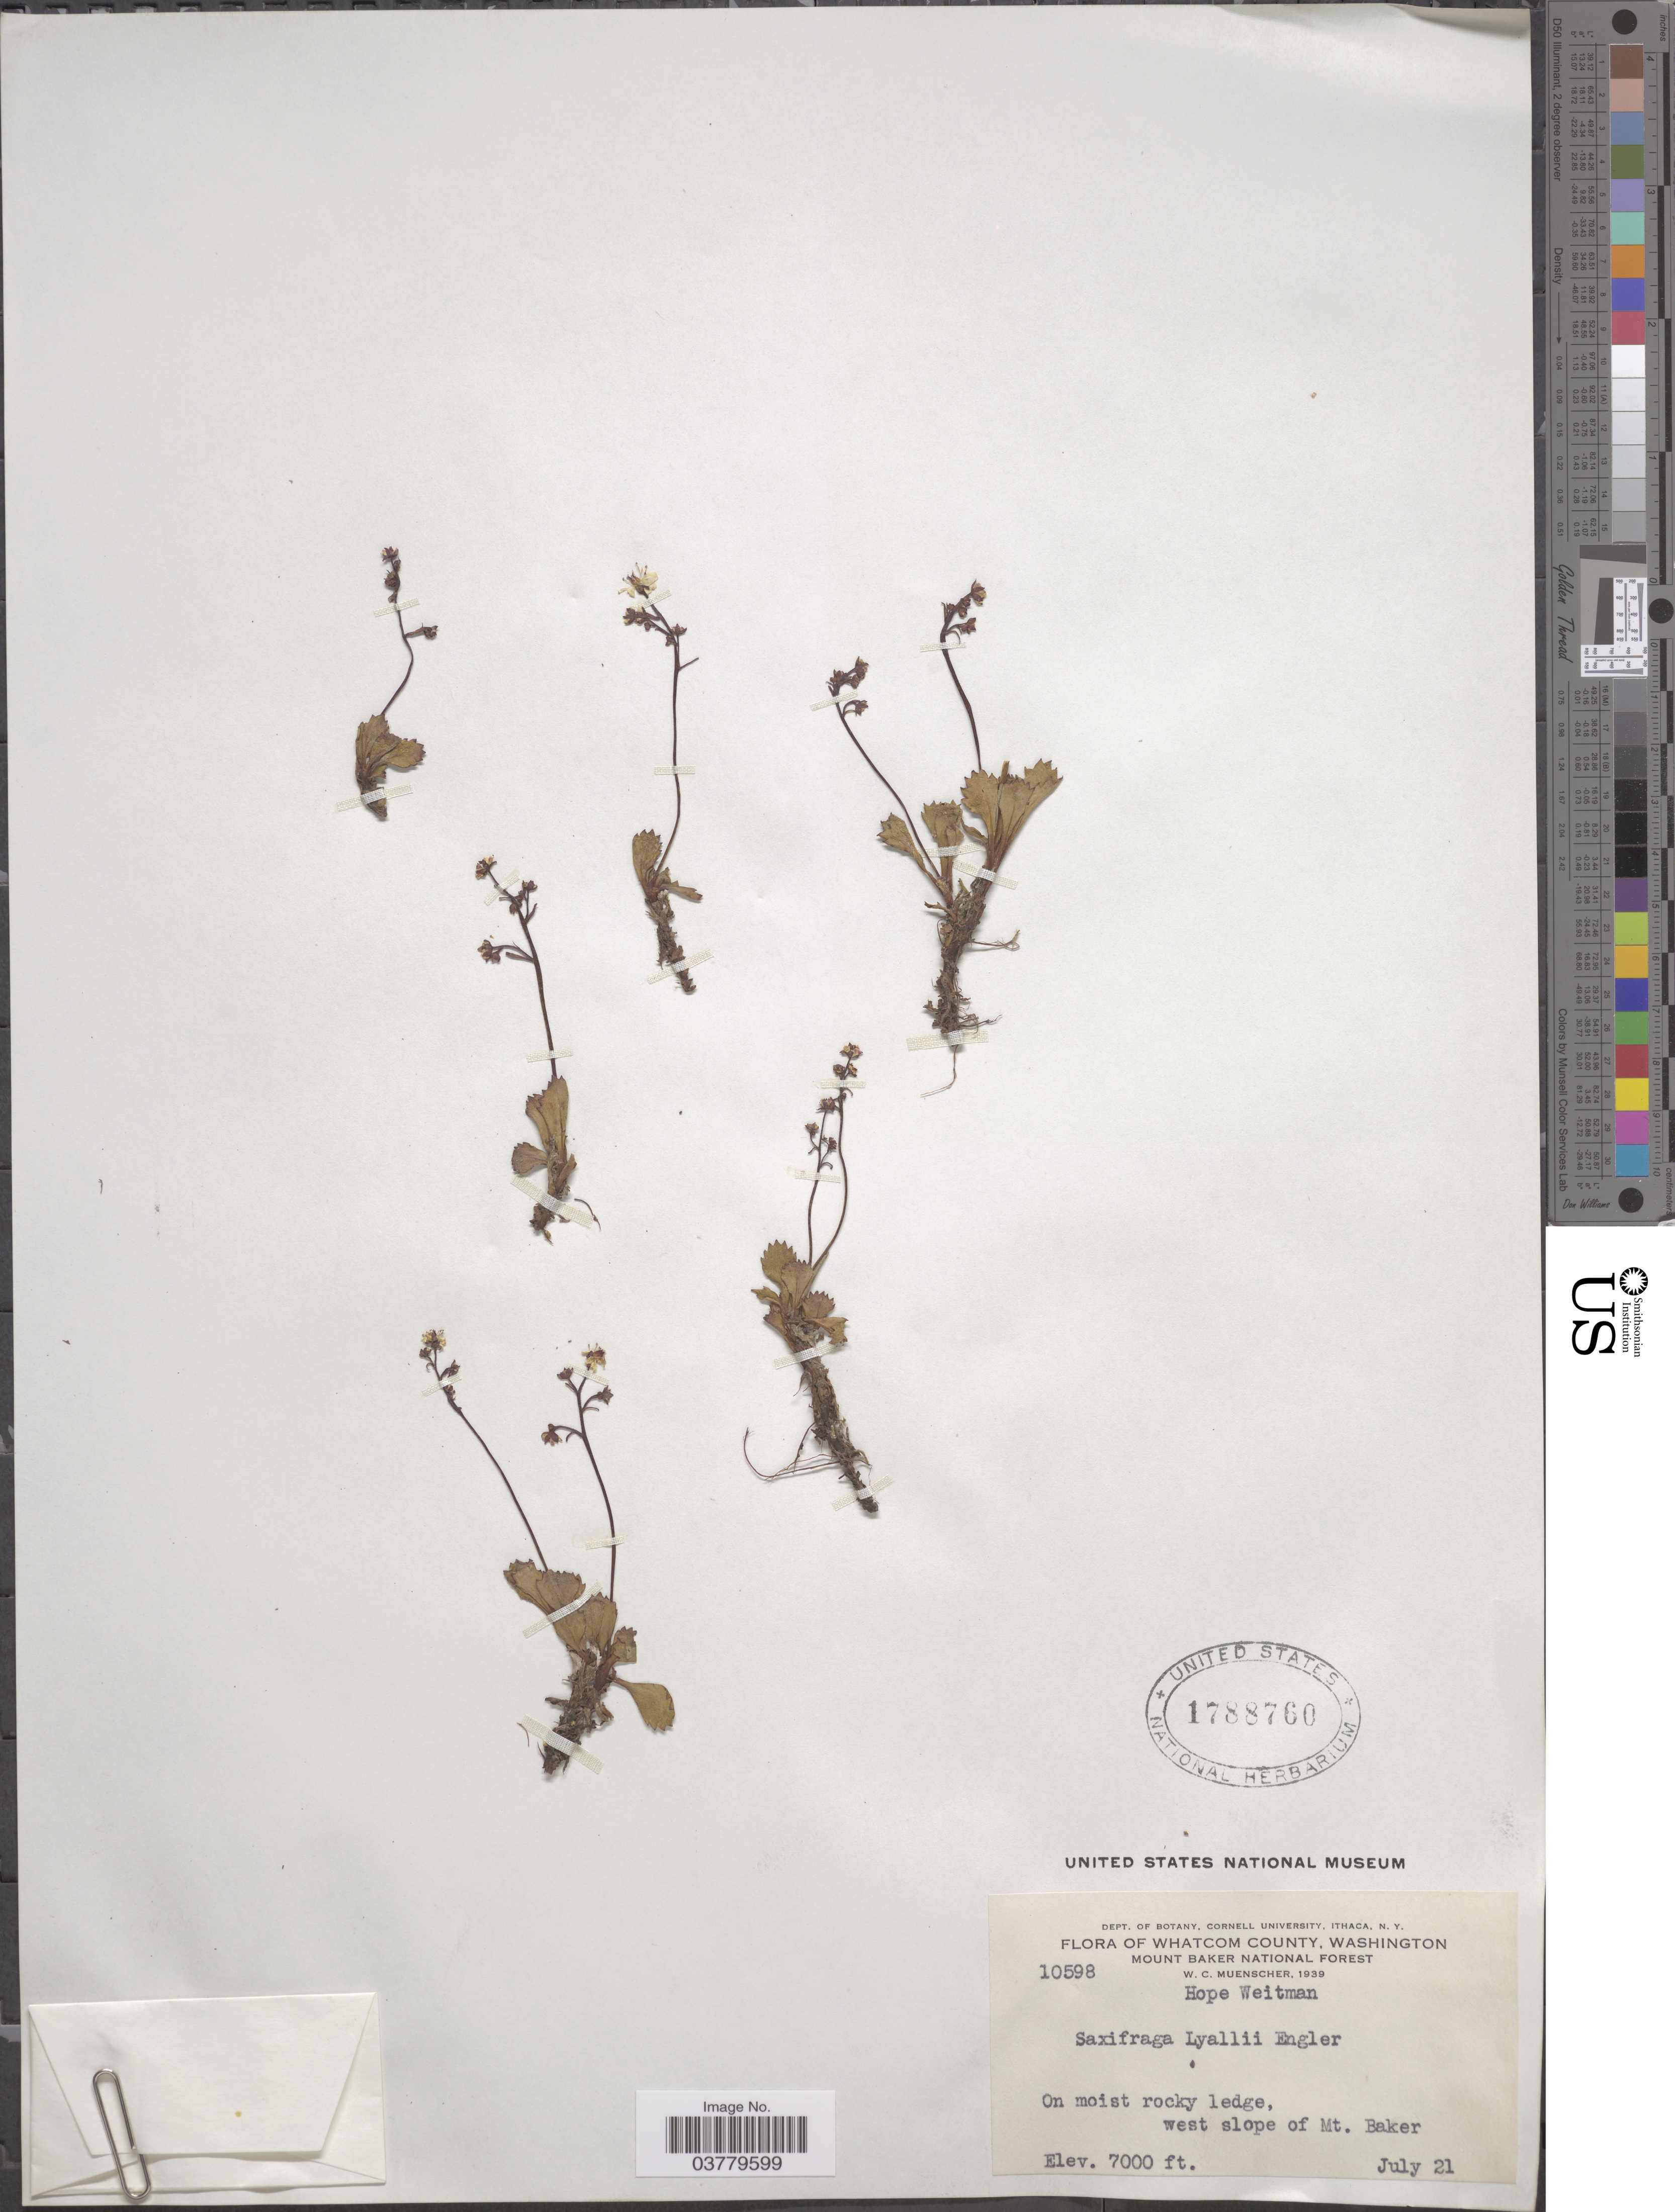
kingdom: Plantae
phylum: Tracheophyta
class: Magnoliopsida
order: Saxifragales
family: Saxifragaceae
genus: Micranthes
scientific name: Micranthes lyalii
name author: (Engl.) Small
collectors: W. Muenscher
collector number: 10598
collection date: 1939-07-21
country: United States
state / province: Washington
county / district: Whatcom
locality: Whatcom County. Mount Baker National Forest. West slope of Mt. Baker.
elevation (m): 2134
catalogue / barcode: US 1788760